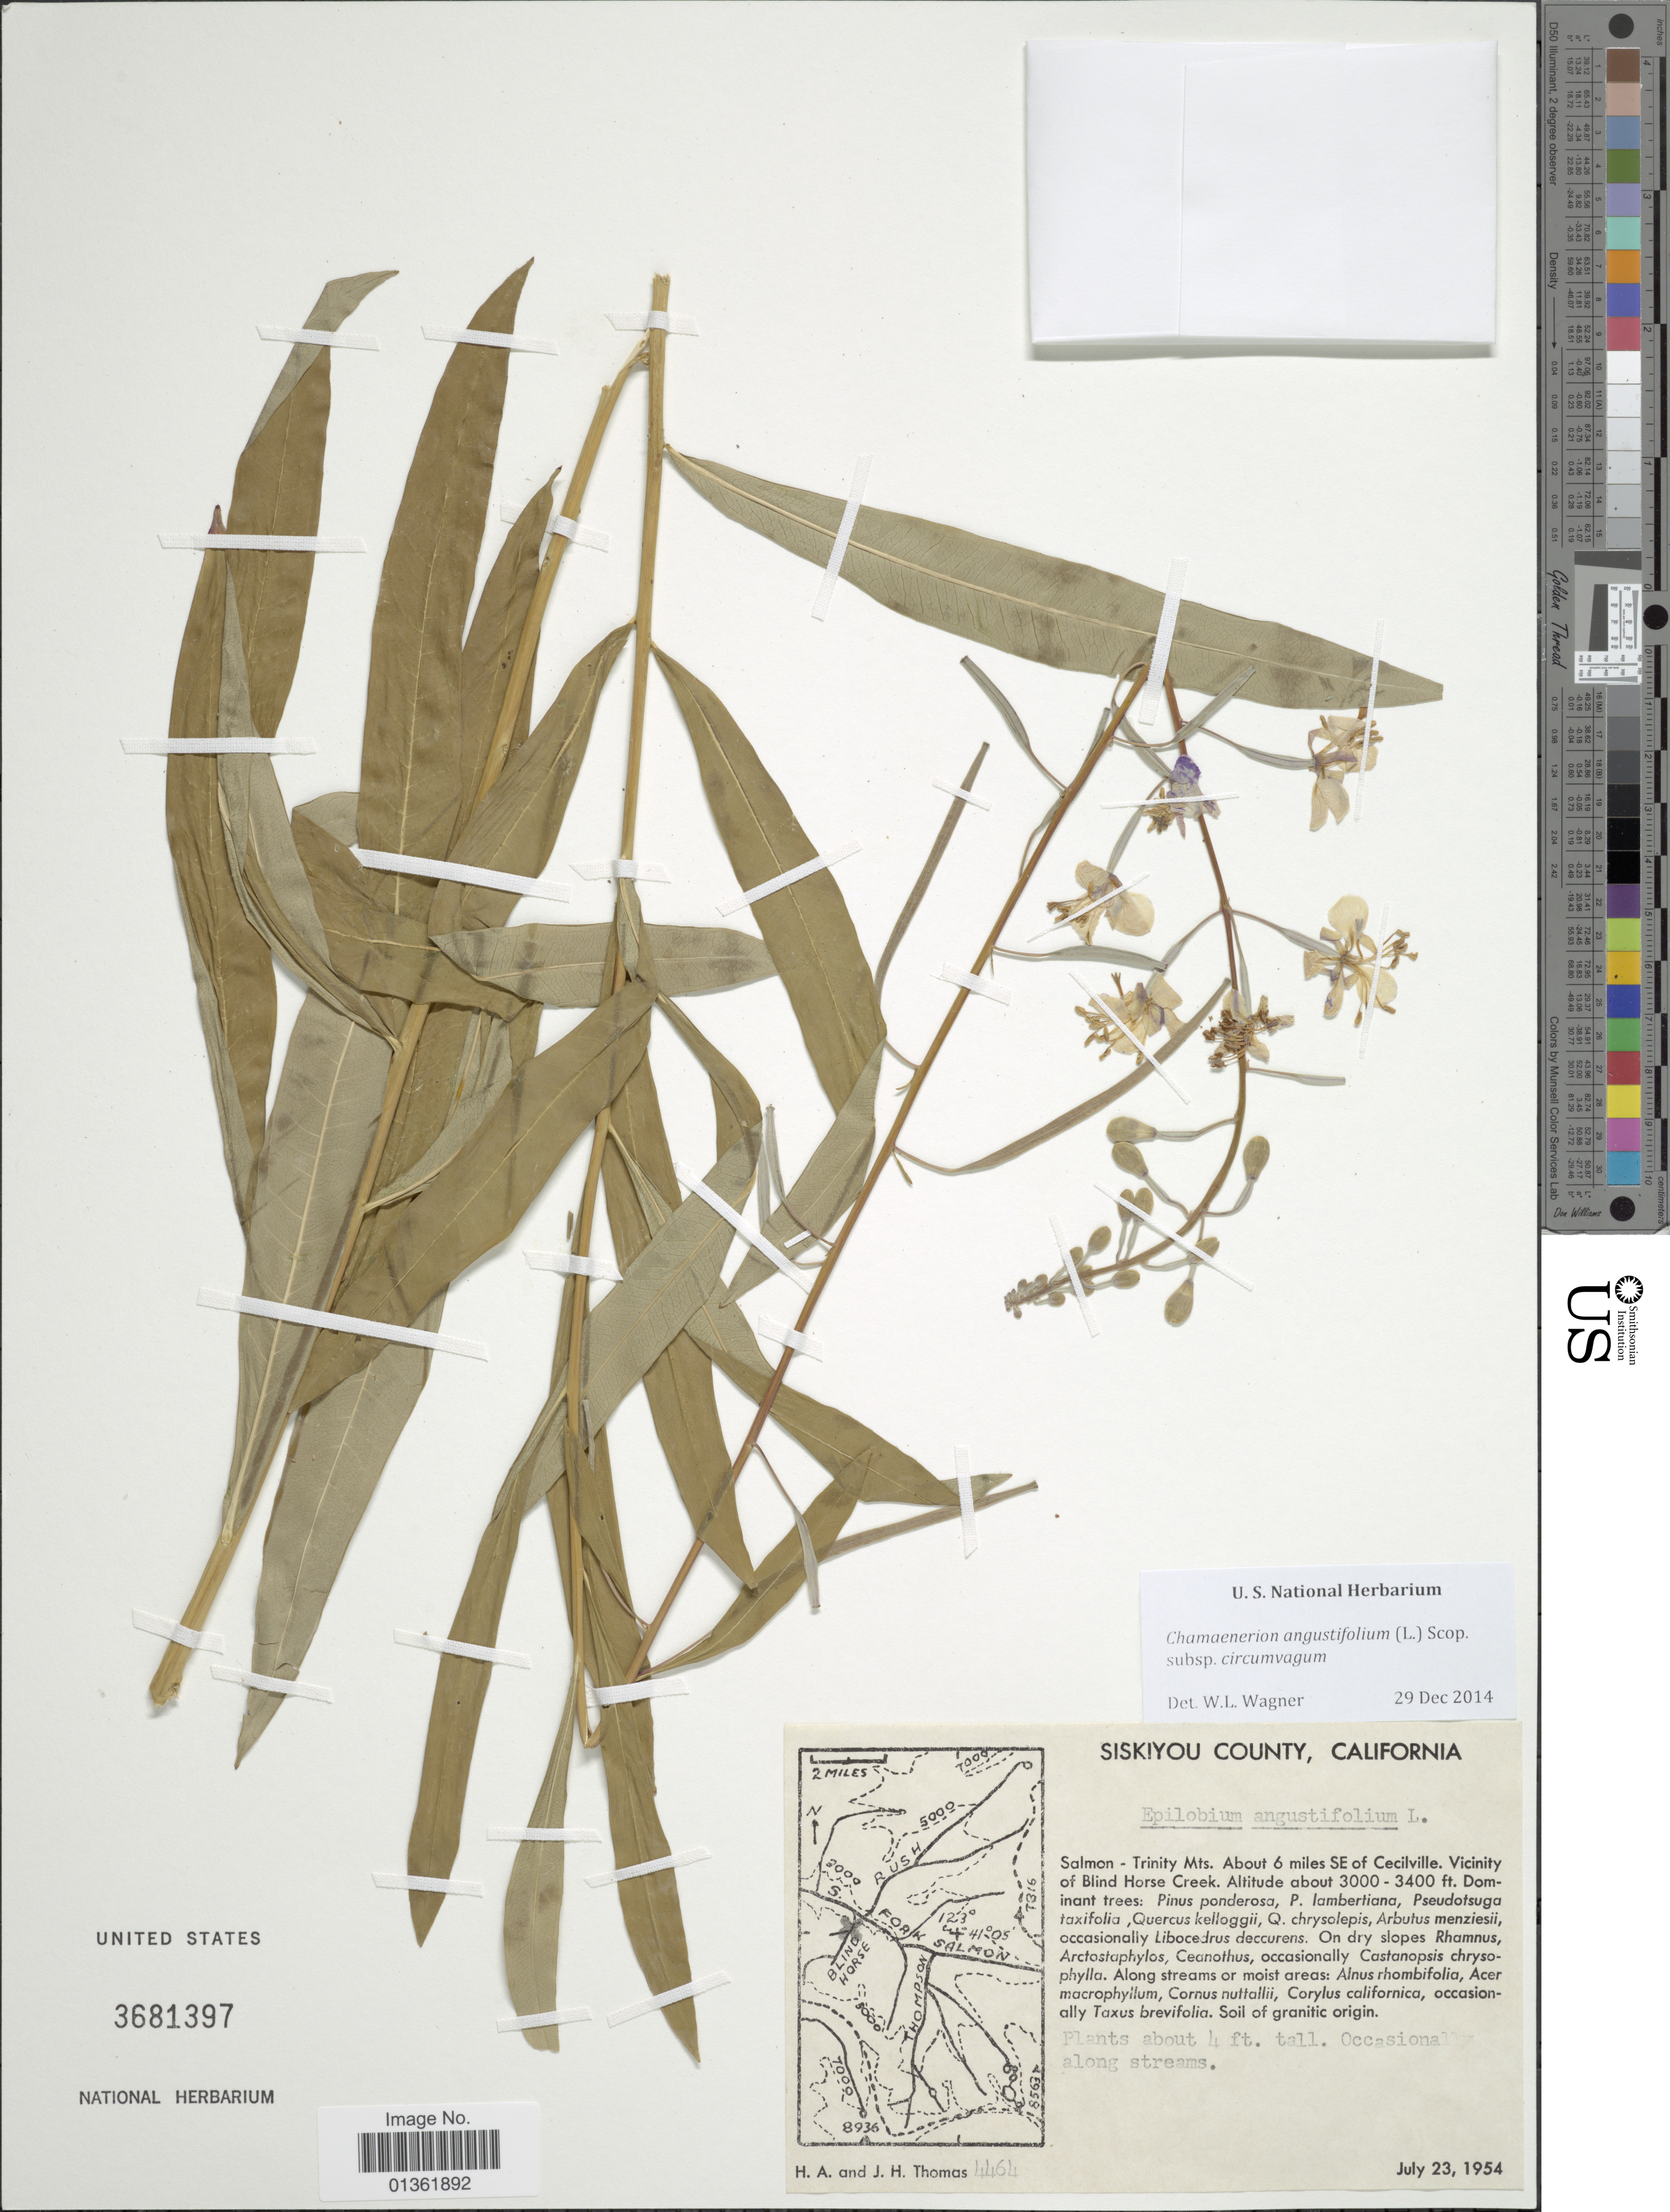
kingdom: Plantae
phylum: Tracheophyta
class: Magnoliopsida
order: Myrtales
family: Onagraceae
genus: Chamaenerion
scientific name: Chamaenerion angustifolium subsp. circumvagum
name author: (Mosquin) Moldenke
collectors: H. Thomas & J. H. Thomas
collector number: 4464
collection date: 1954-07-23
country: United States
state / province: California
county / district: Siskiyou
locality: Siskiyou County. Salmon - Trinity Mts. About 6 miles SE of Cecilville, Vicinity of Blind Horse Creek.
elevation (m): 914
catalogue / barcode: US 3681397